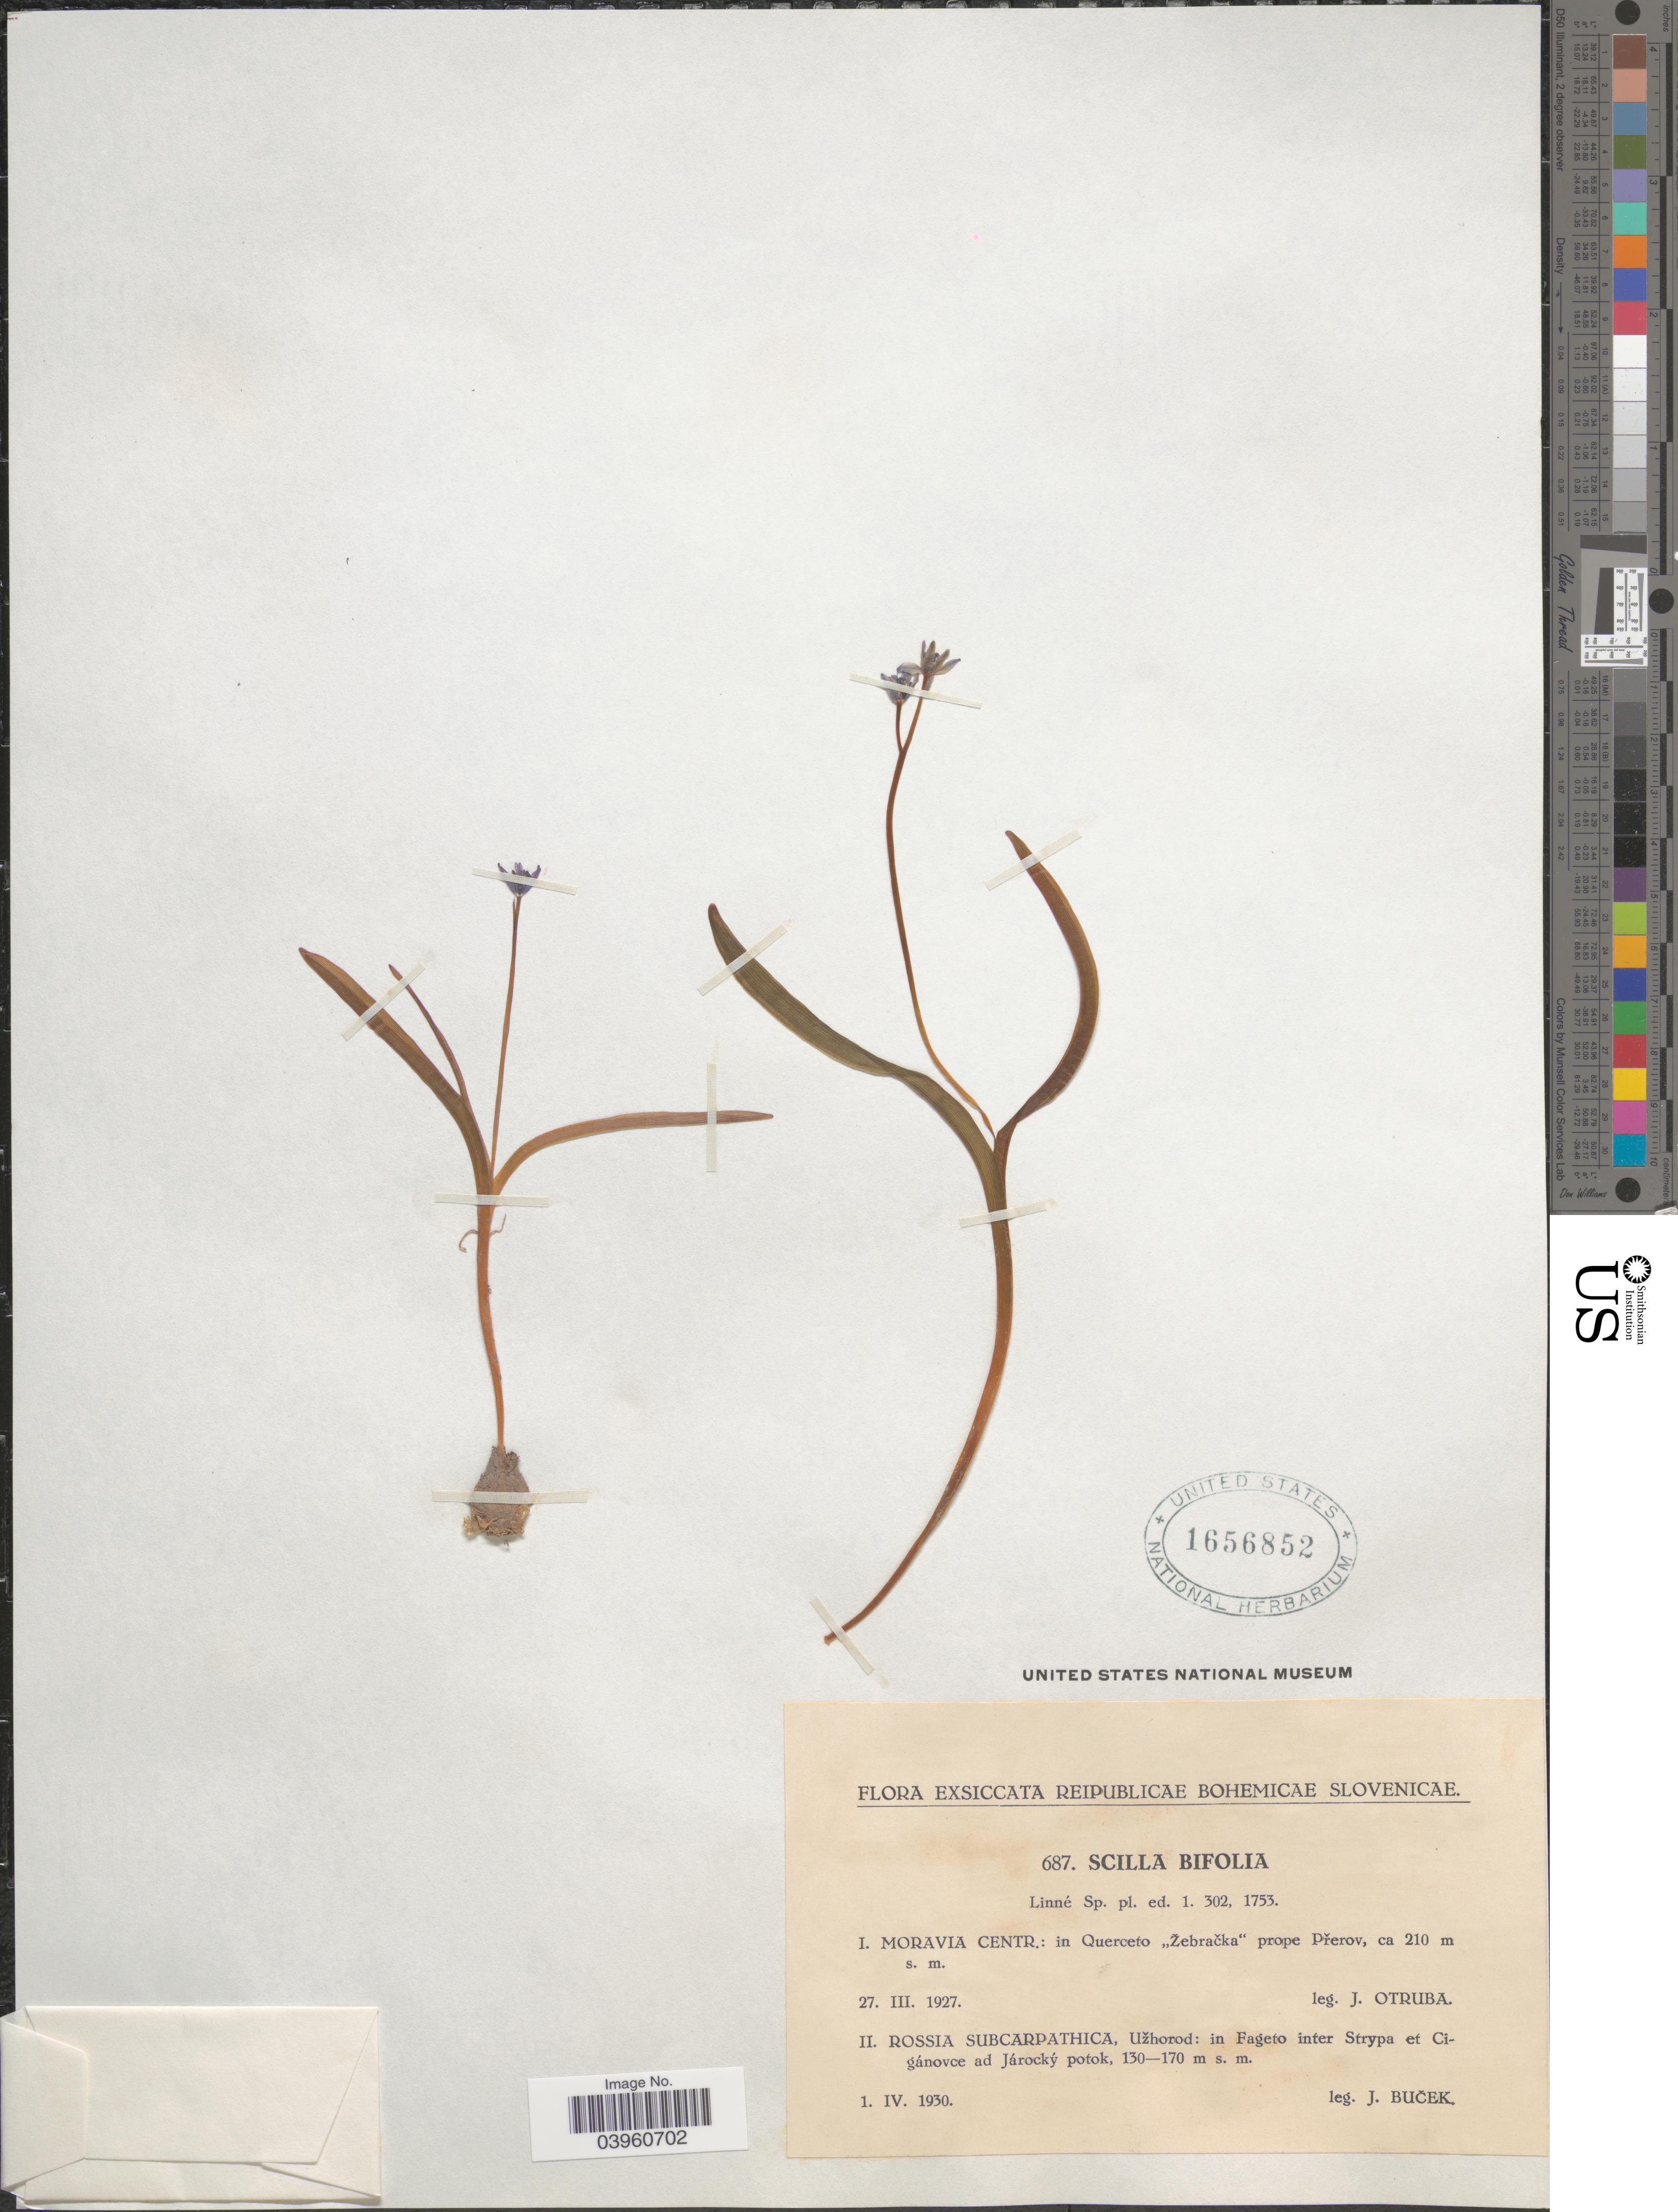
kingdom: Plantae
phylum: Tracheophyta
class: Liliopsida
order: Asparagales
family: Asparagaceae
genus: Scilla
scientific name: Scilla bifolia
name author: L.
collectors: J. Bucek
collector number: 687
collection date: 1930-04-01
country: Ukraine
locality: Reipublicae Bohemicae Slovenicae. Rossia Subcarpathica, Užhorod: in Fageto inter Strypa et Cigánovce ad Járocký potok.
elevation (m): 130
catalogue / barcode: US 1656852-2